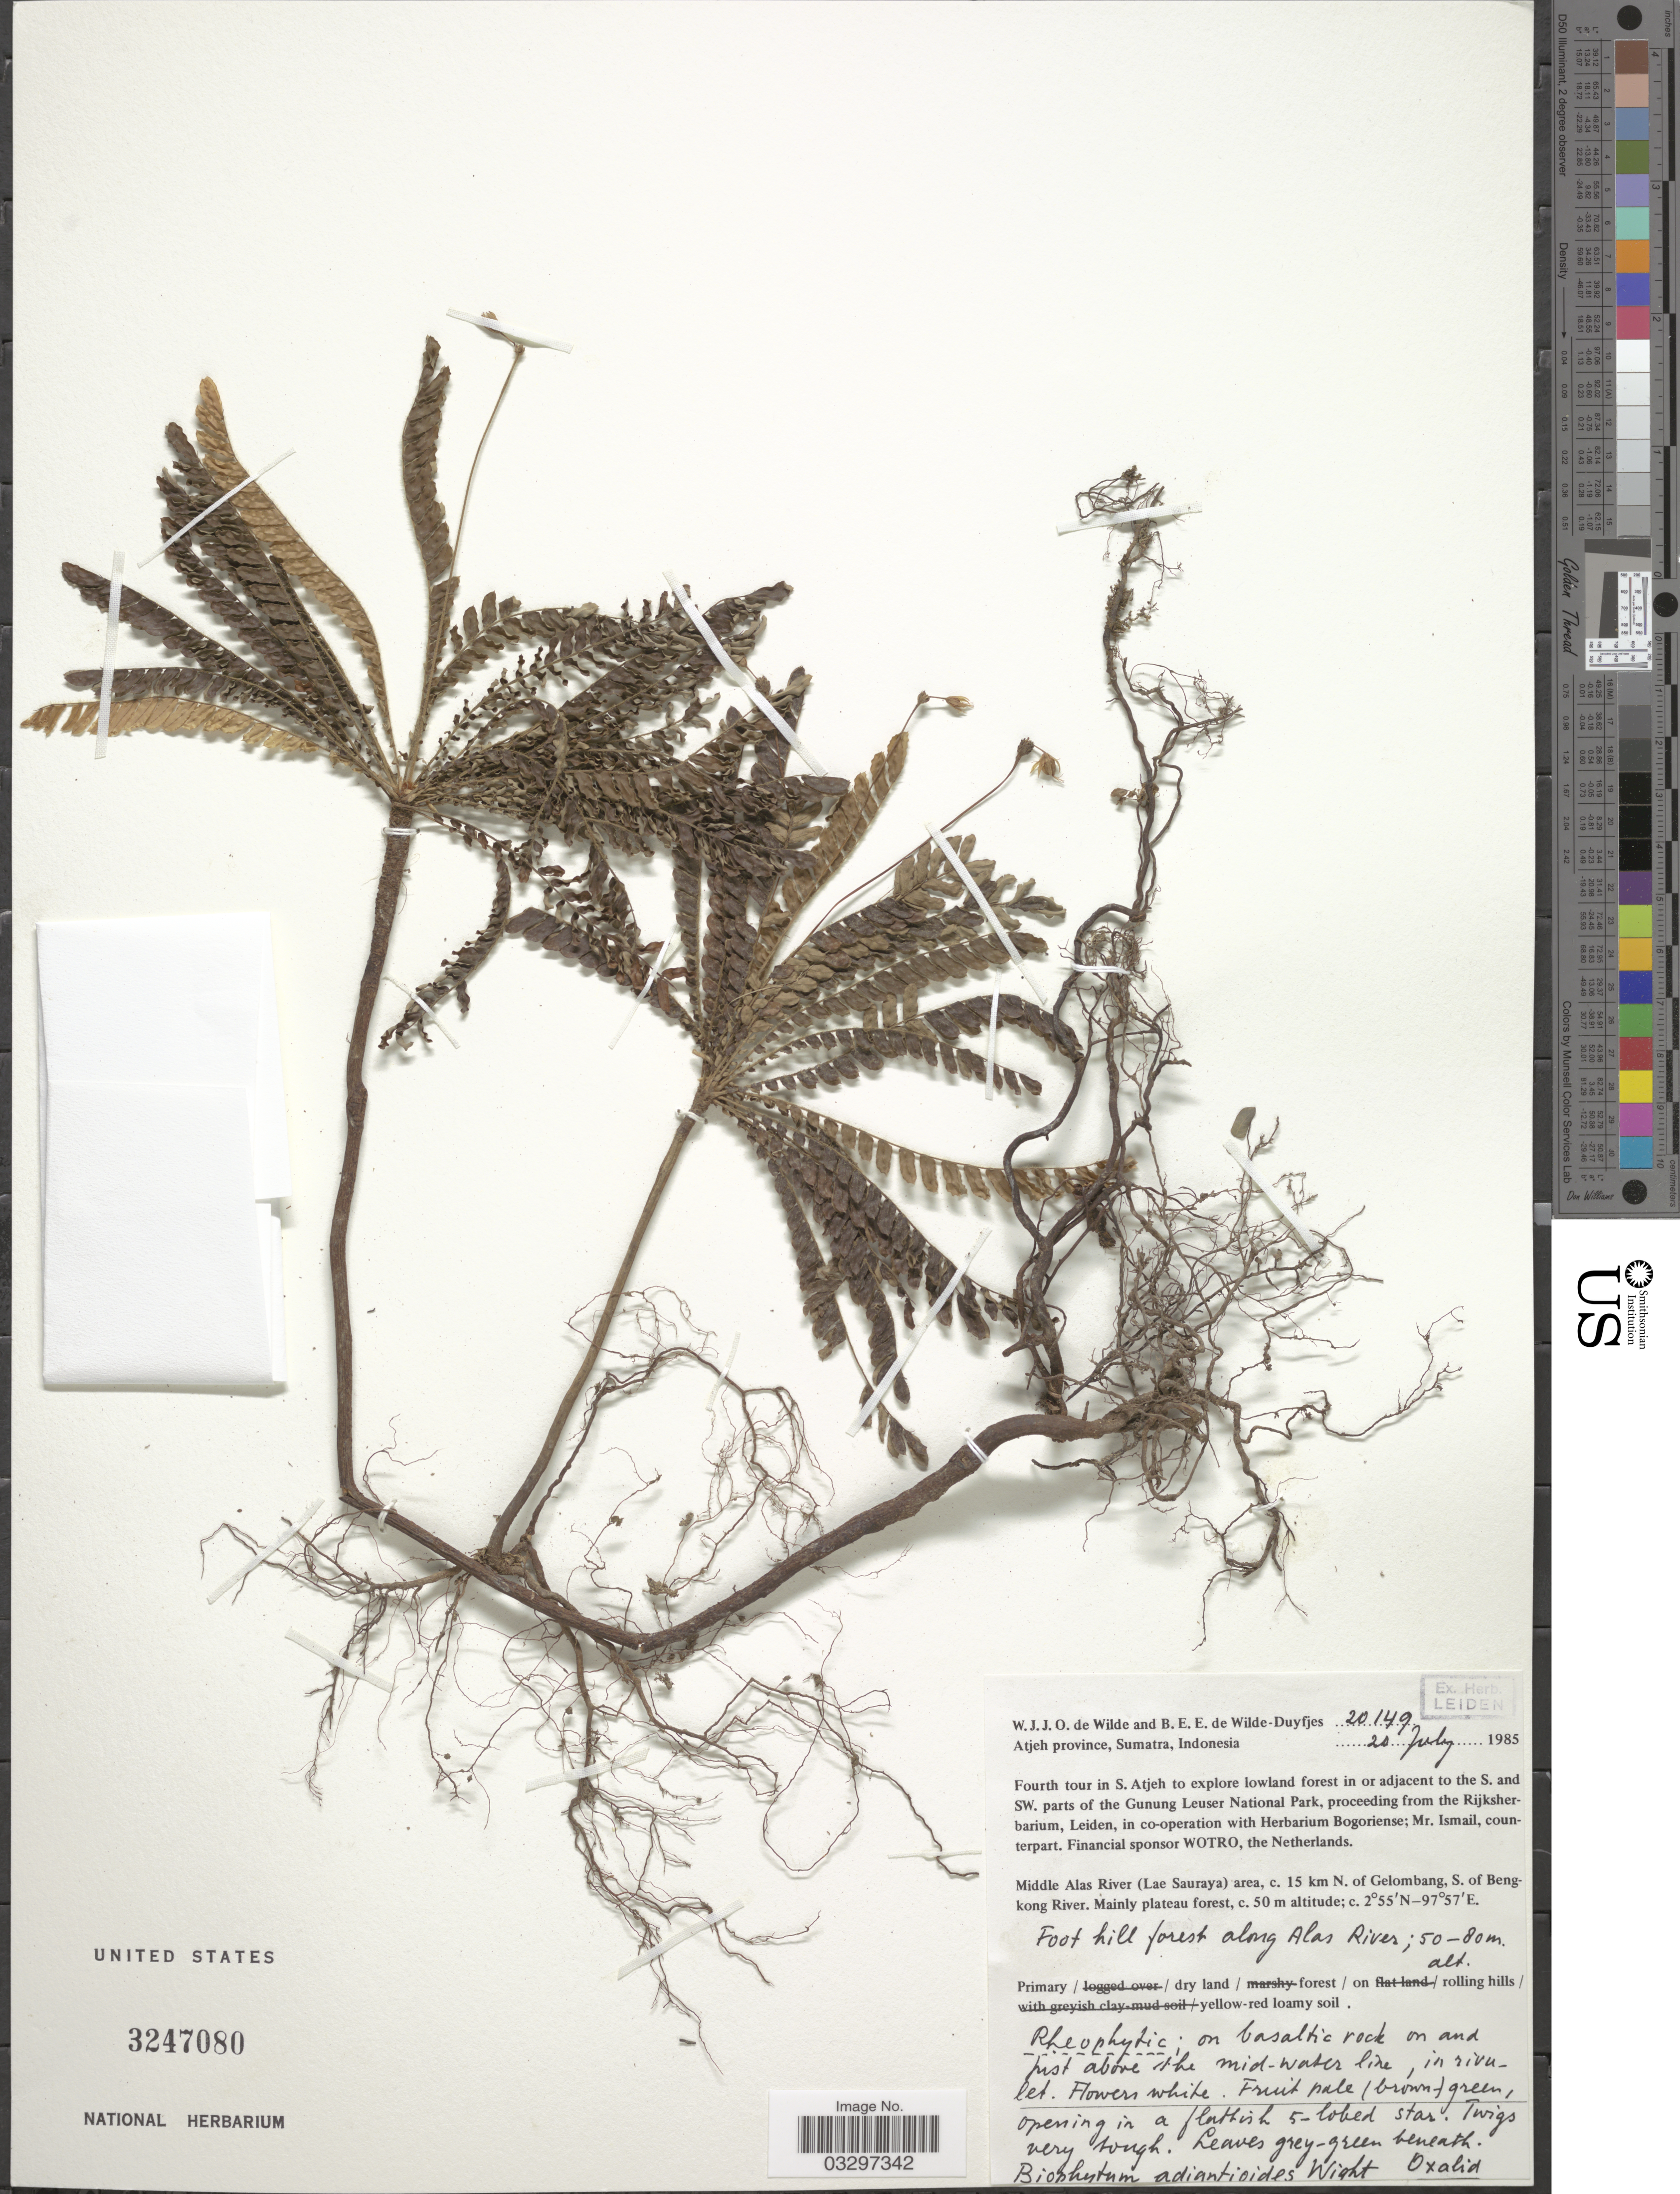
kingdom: Plantae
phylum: Tracheophyta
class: Magnoliopsida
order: Oxalidales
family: Oxalidaceae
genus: Biophytum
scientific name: Biophytum adiantoides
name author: Wight ex Edgew. & Hook. f.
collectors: W. J. de Wilde & B. E. de Wilde-Duyfjes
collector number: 20149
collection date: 1985-07-20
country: Indonesia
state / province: Sumatra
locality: Atjeh province. Fourth tour in S. Atjeh to explore lowland forest in or adjacent to the S. and SW. parts of the Gunung Leuser National Park. Middle Alas River (Lae Sauraya) area, c. 15 km N. of Gelombang, S. of Benkong River.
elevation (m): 50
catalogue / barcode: US 3247080